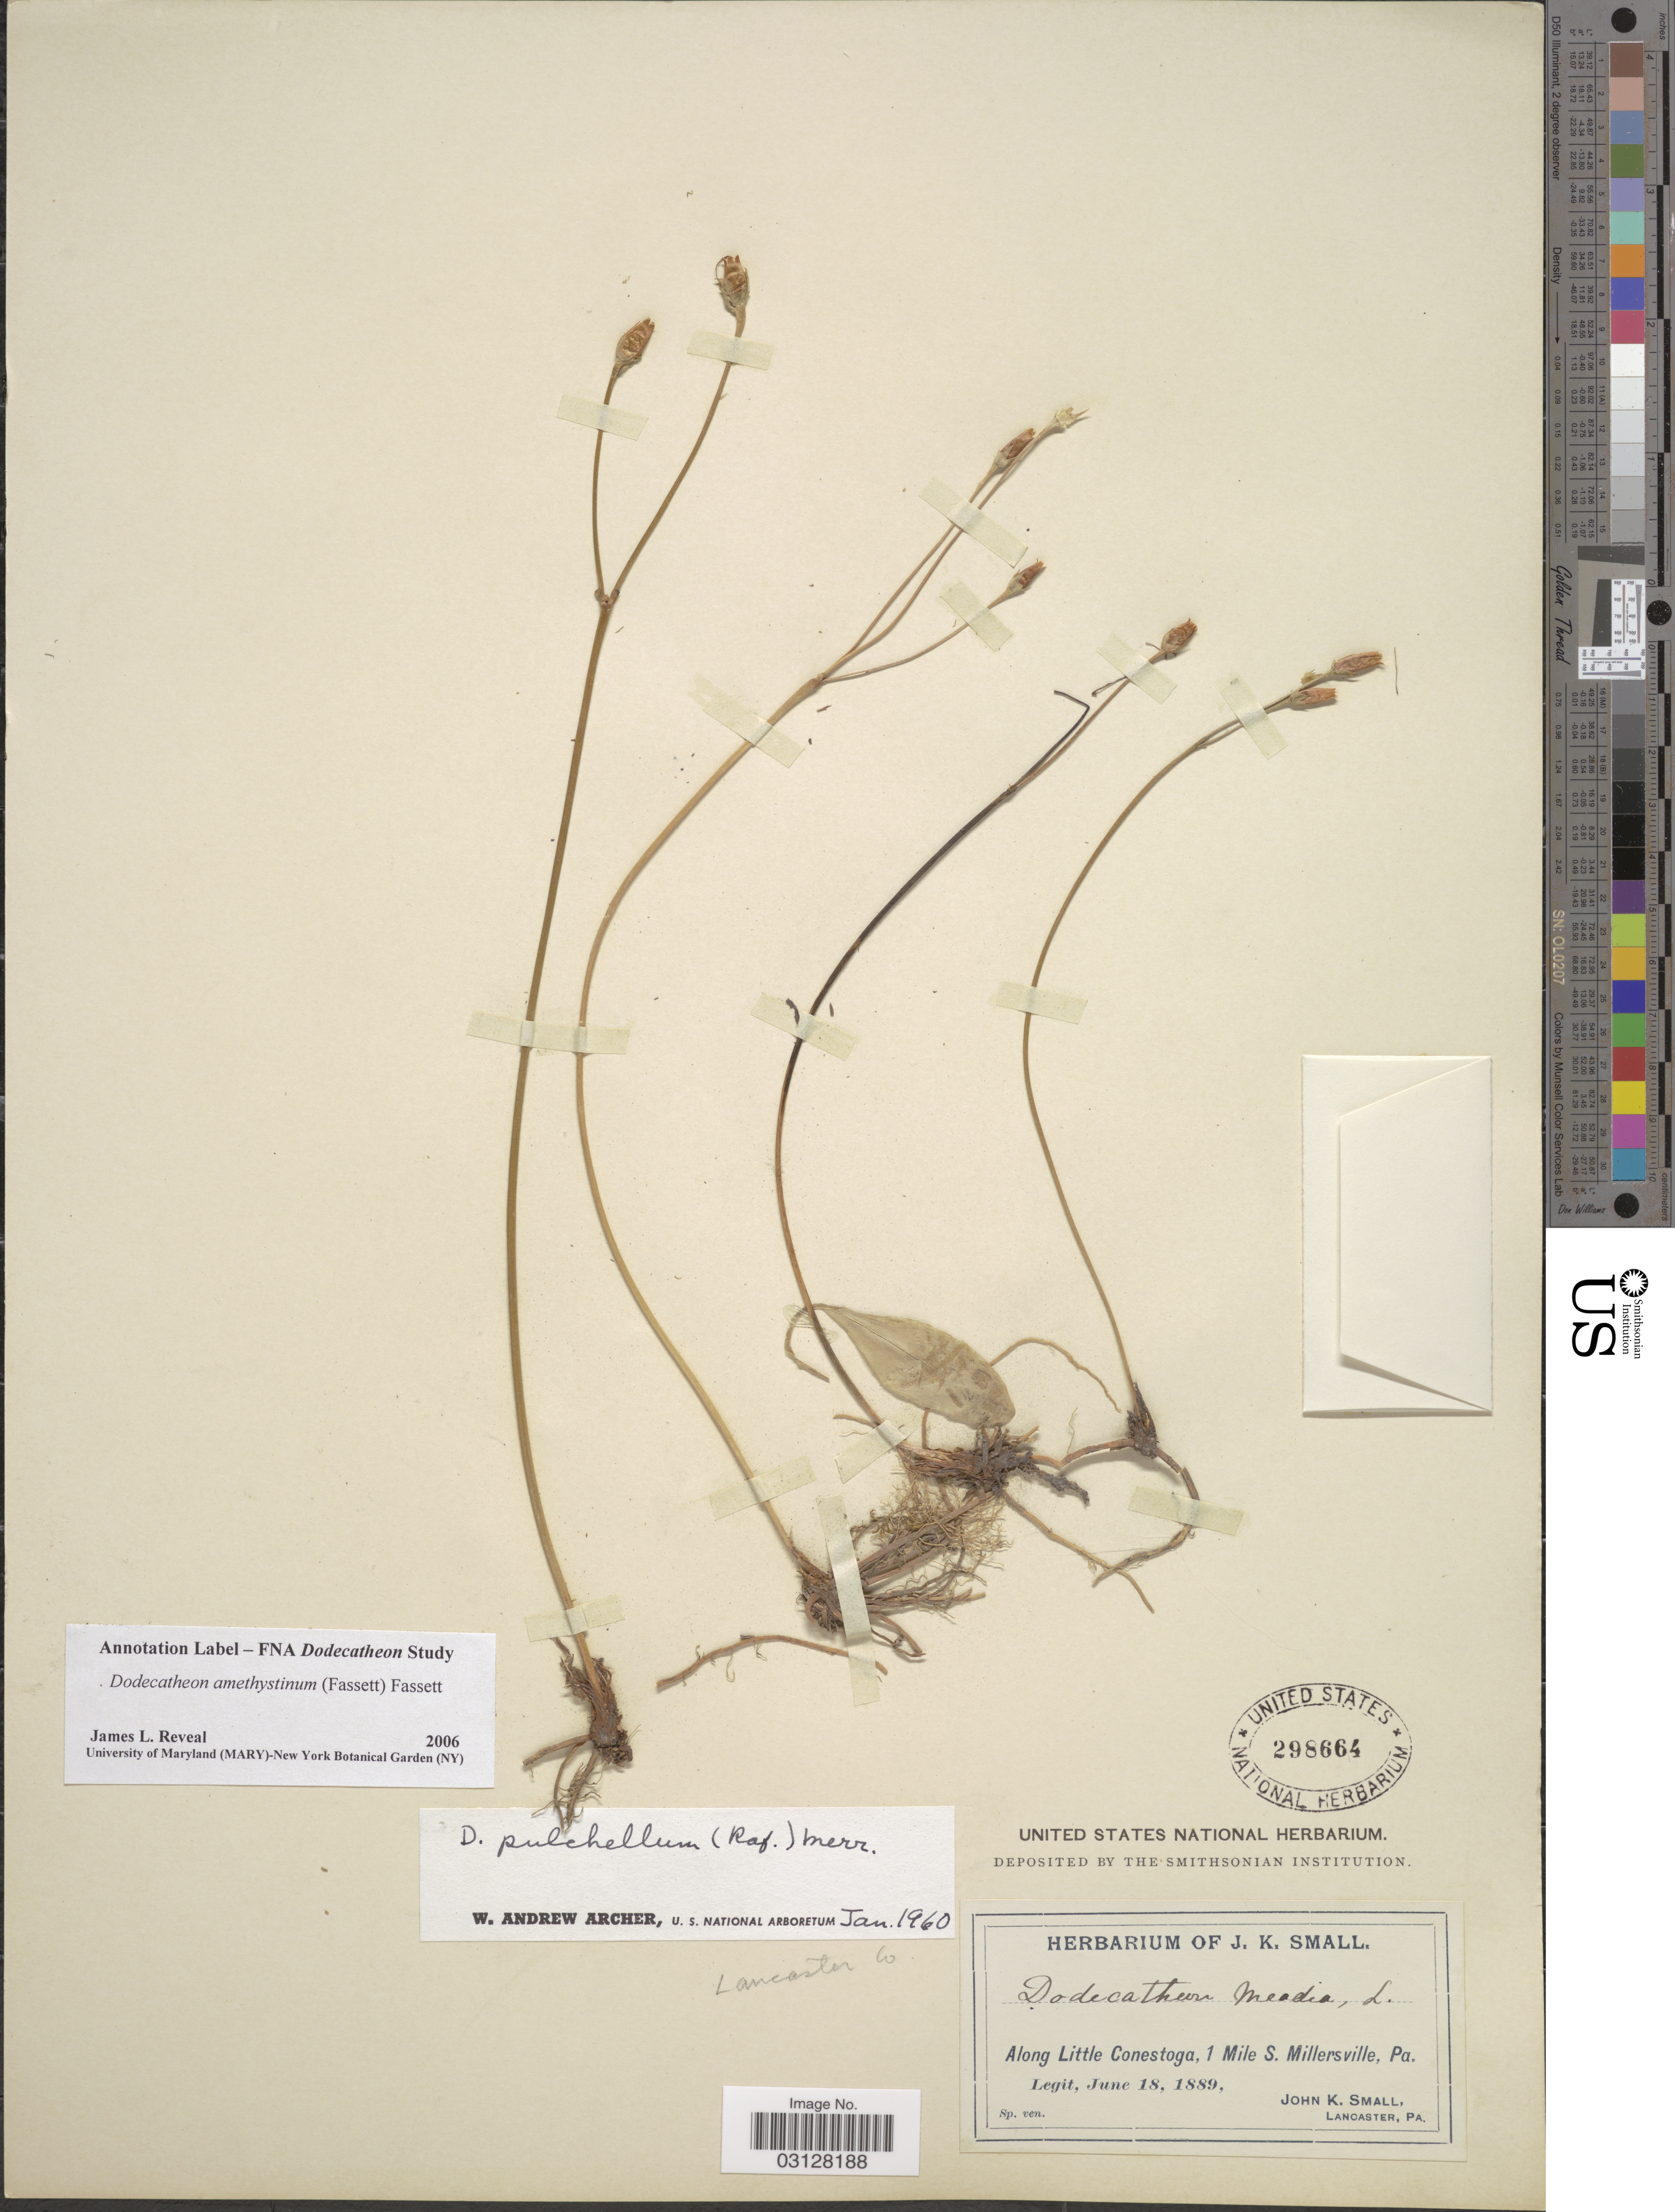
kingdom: Plantae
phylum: Tracheophyta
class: Magnoliopsida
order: Ericales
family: Primulaceae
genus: Dodecatheon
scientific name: Dodecatheon amethystinum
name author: (Fassett) Fassett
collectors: J. K. Small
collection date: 1889-06-18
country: United States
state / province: Pennsylvania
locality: Along Little Conestoga, 1 Mile S. Millersville.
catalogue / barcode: US 298664